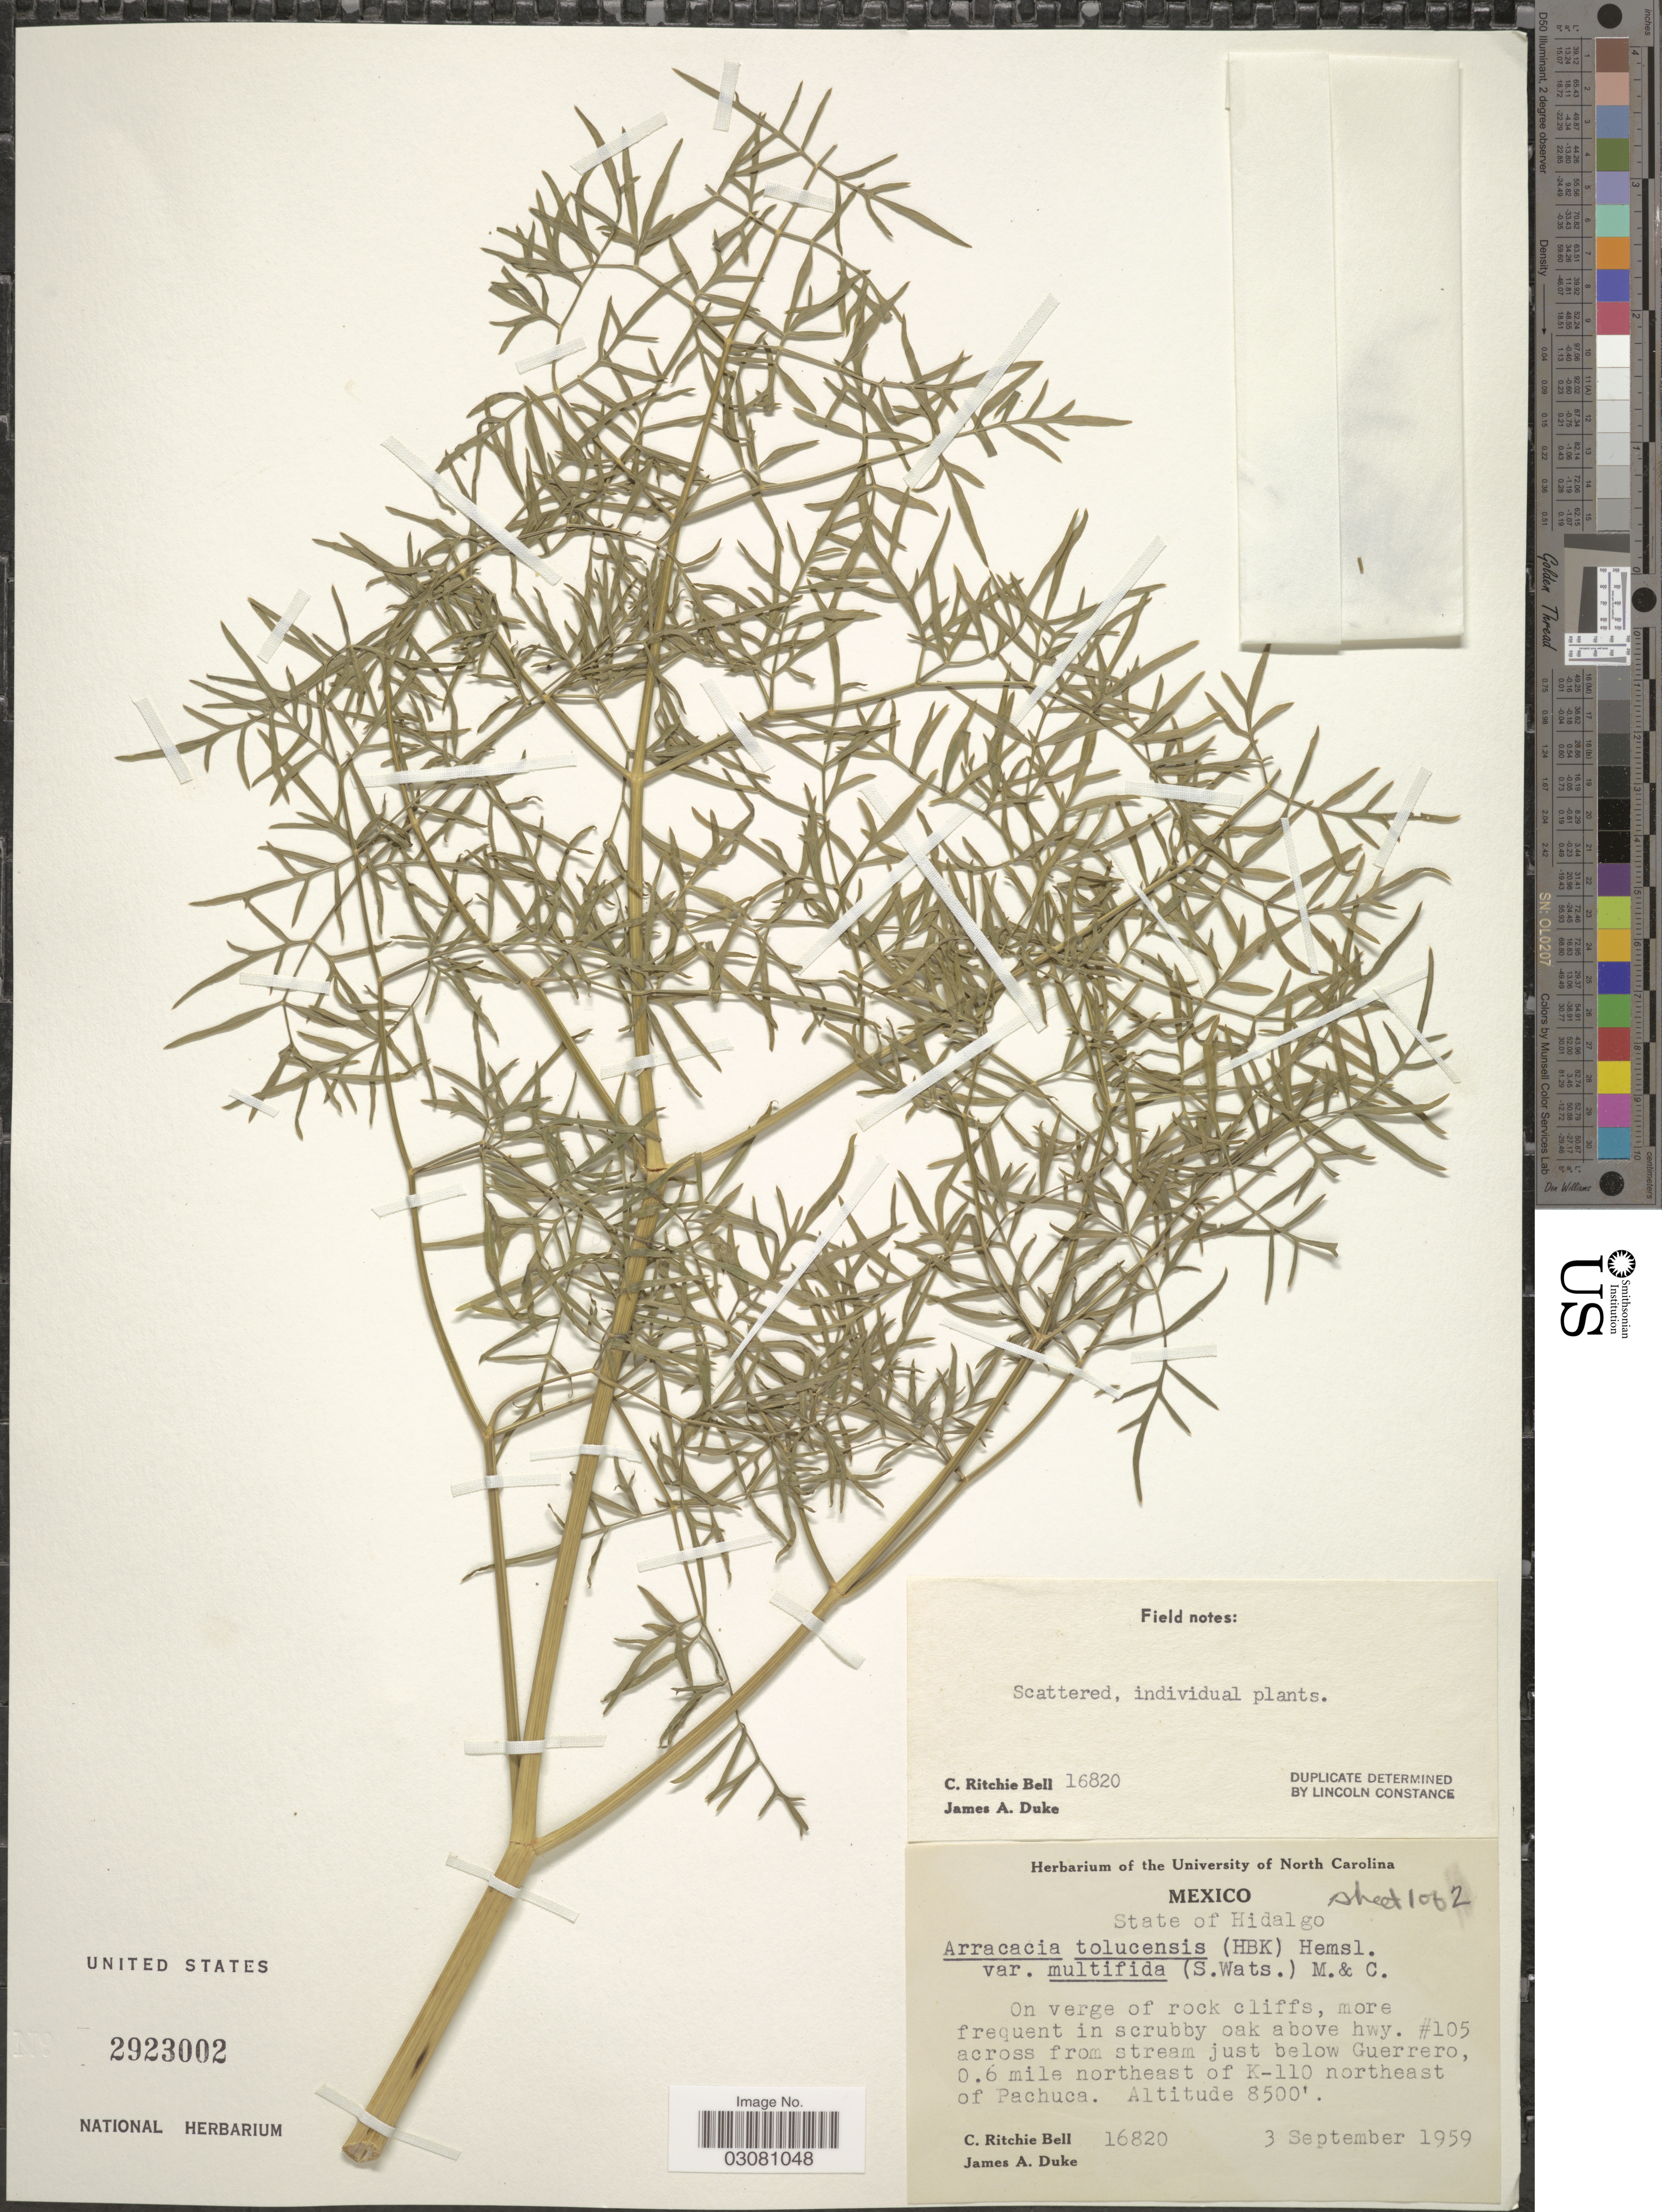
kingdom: Plantae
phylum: Tracheophyta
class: Magnoliopsida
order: Apiales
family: Apiaceae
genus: Arracacia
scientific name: Arracacia tolucensis var. multifida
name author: (S. Watson) Mathias & Constance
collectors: C. R. Bell & J. A. Duke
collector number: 16820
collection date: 1959-09-03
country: Mexico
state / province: Hidalgo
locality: Above hwy. #105 across from stream just below Guerrero, 0.6 mile northeast of K-110 northeast of Pachuca.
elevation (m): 2591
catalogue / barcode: US 2923002